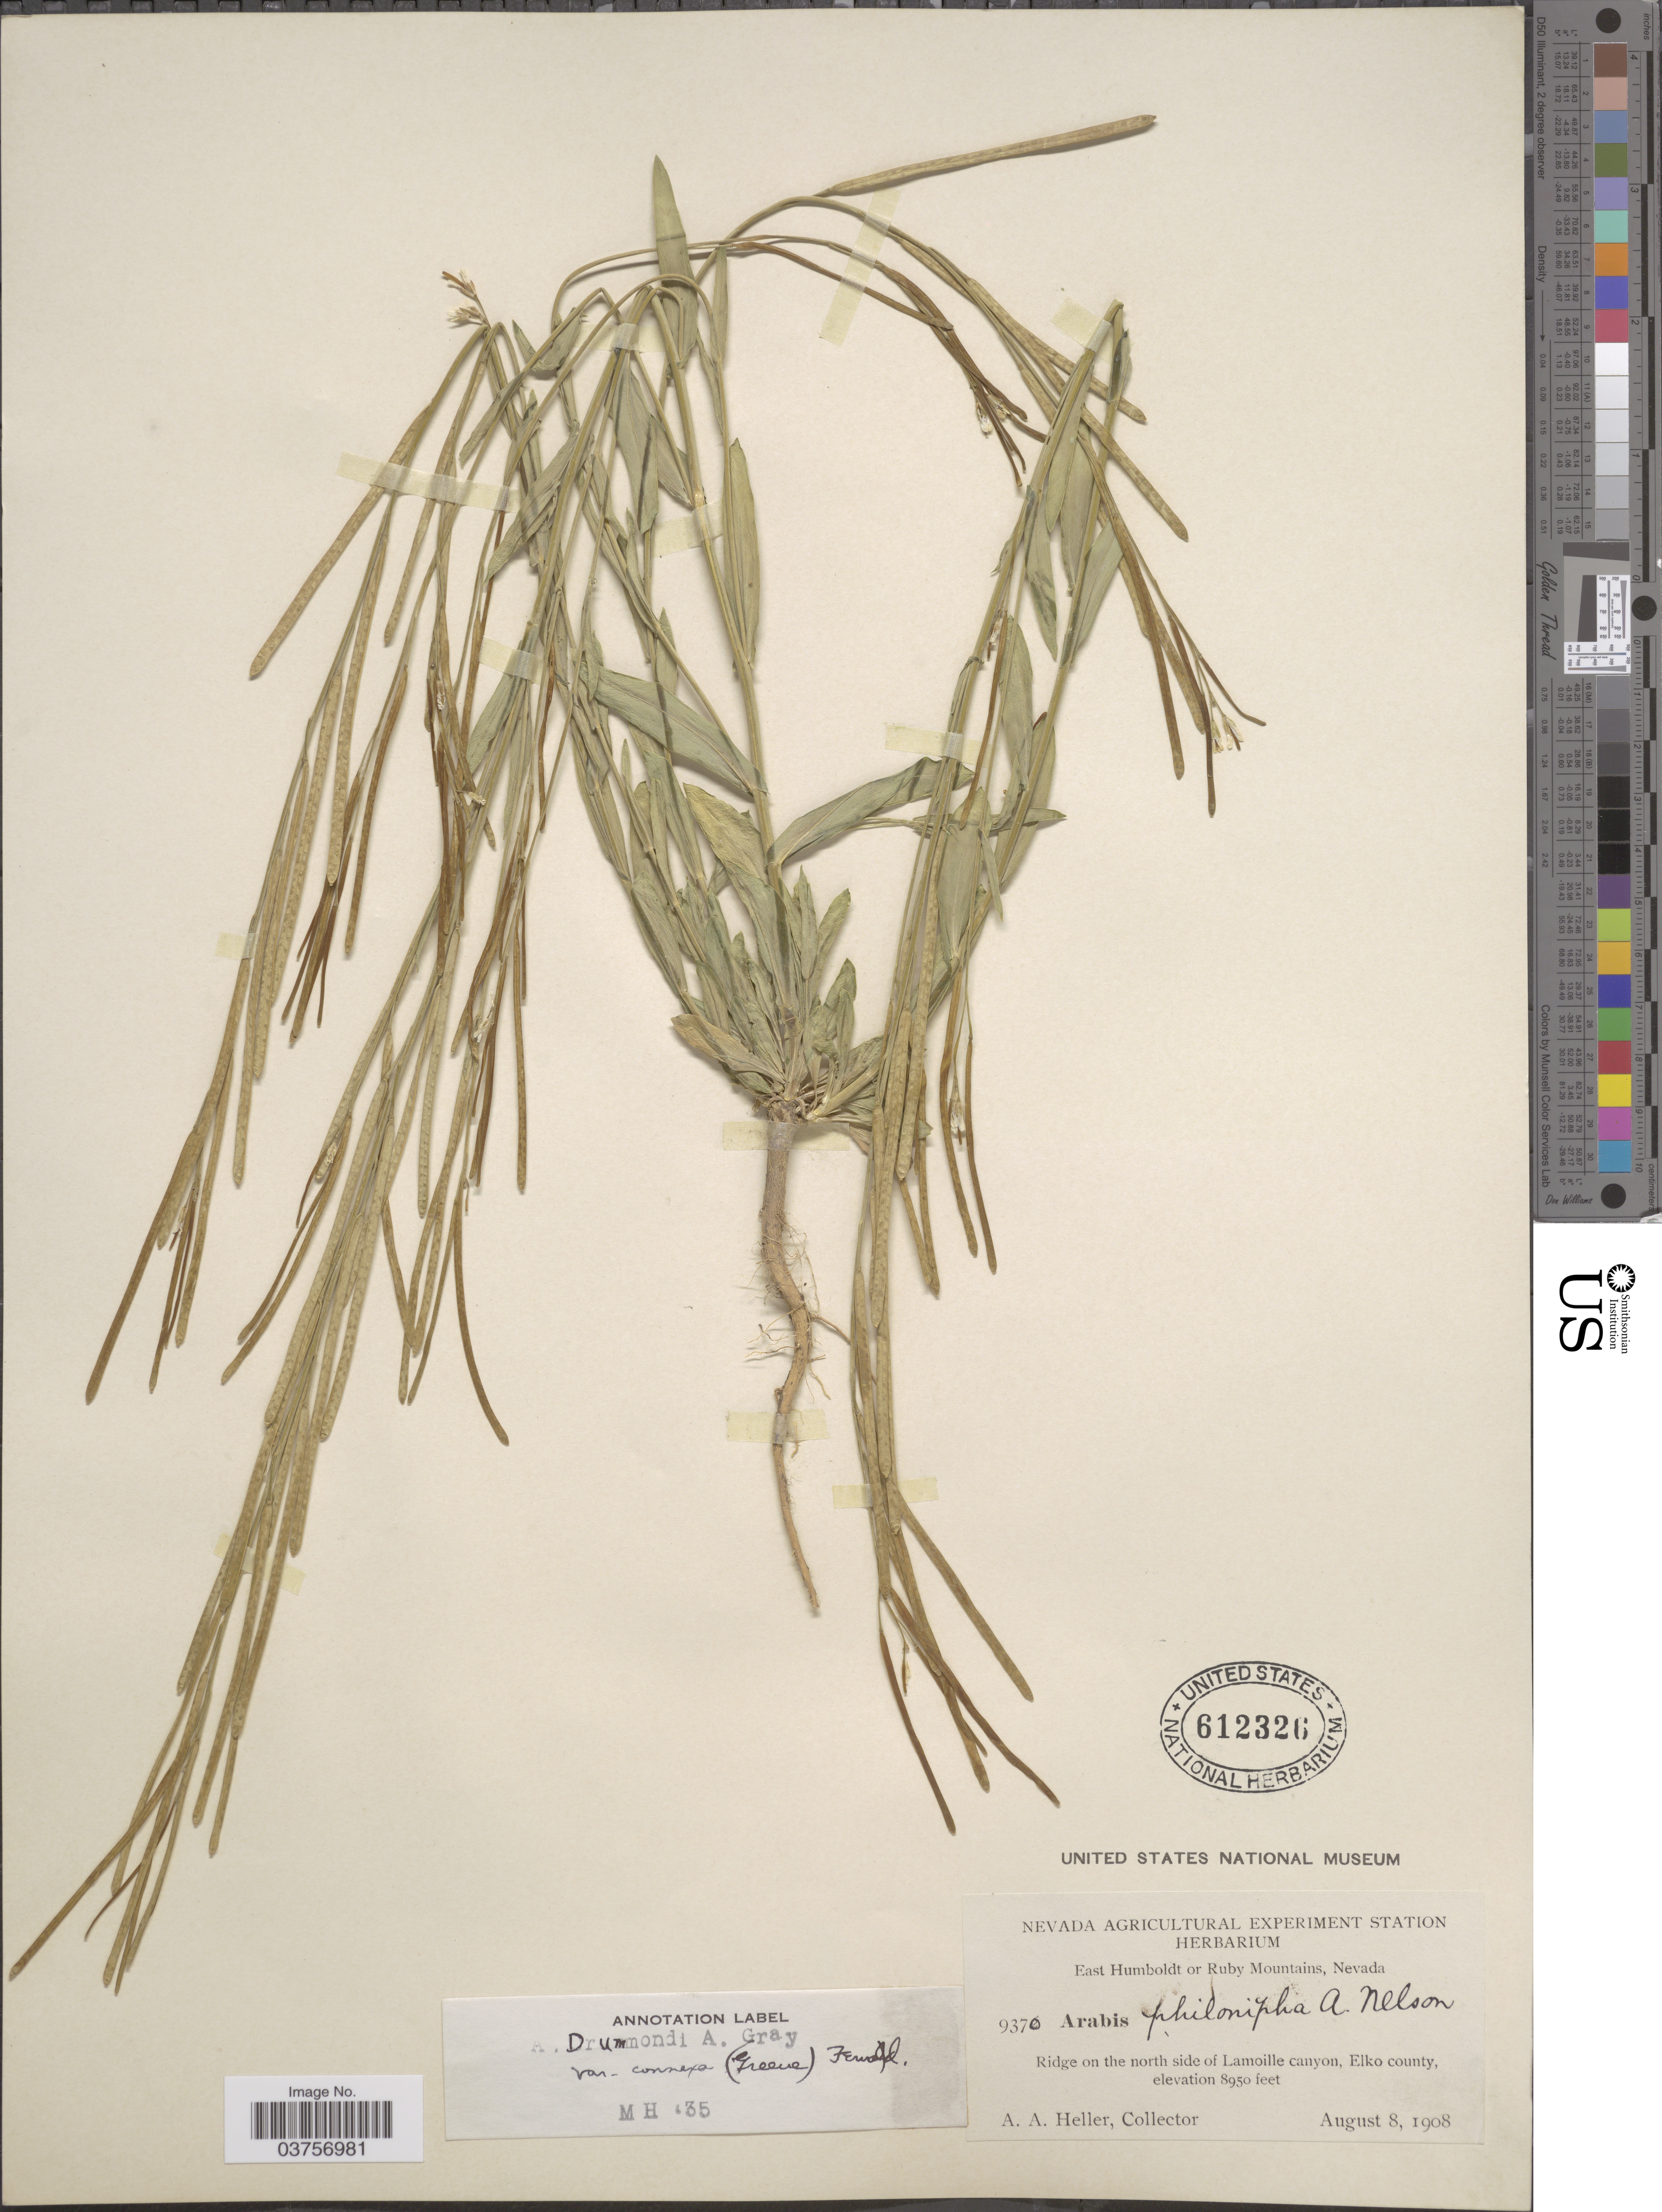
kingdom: Plantae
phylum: Tracheophyta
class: Magnoliopsida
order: Brassicales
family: Brassicaceae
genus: Arabis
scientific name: Arabis drummondii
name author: A. Gray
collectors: A. A. Heller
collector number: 9370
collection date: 1908-08-08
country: United States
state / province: Nevada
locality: East Humboldt or Ruby Mountains. Ridge on the north side of Lamoille canyon, Elko county.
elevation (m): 2728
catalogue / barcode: US 612326